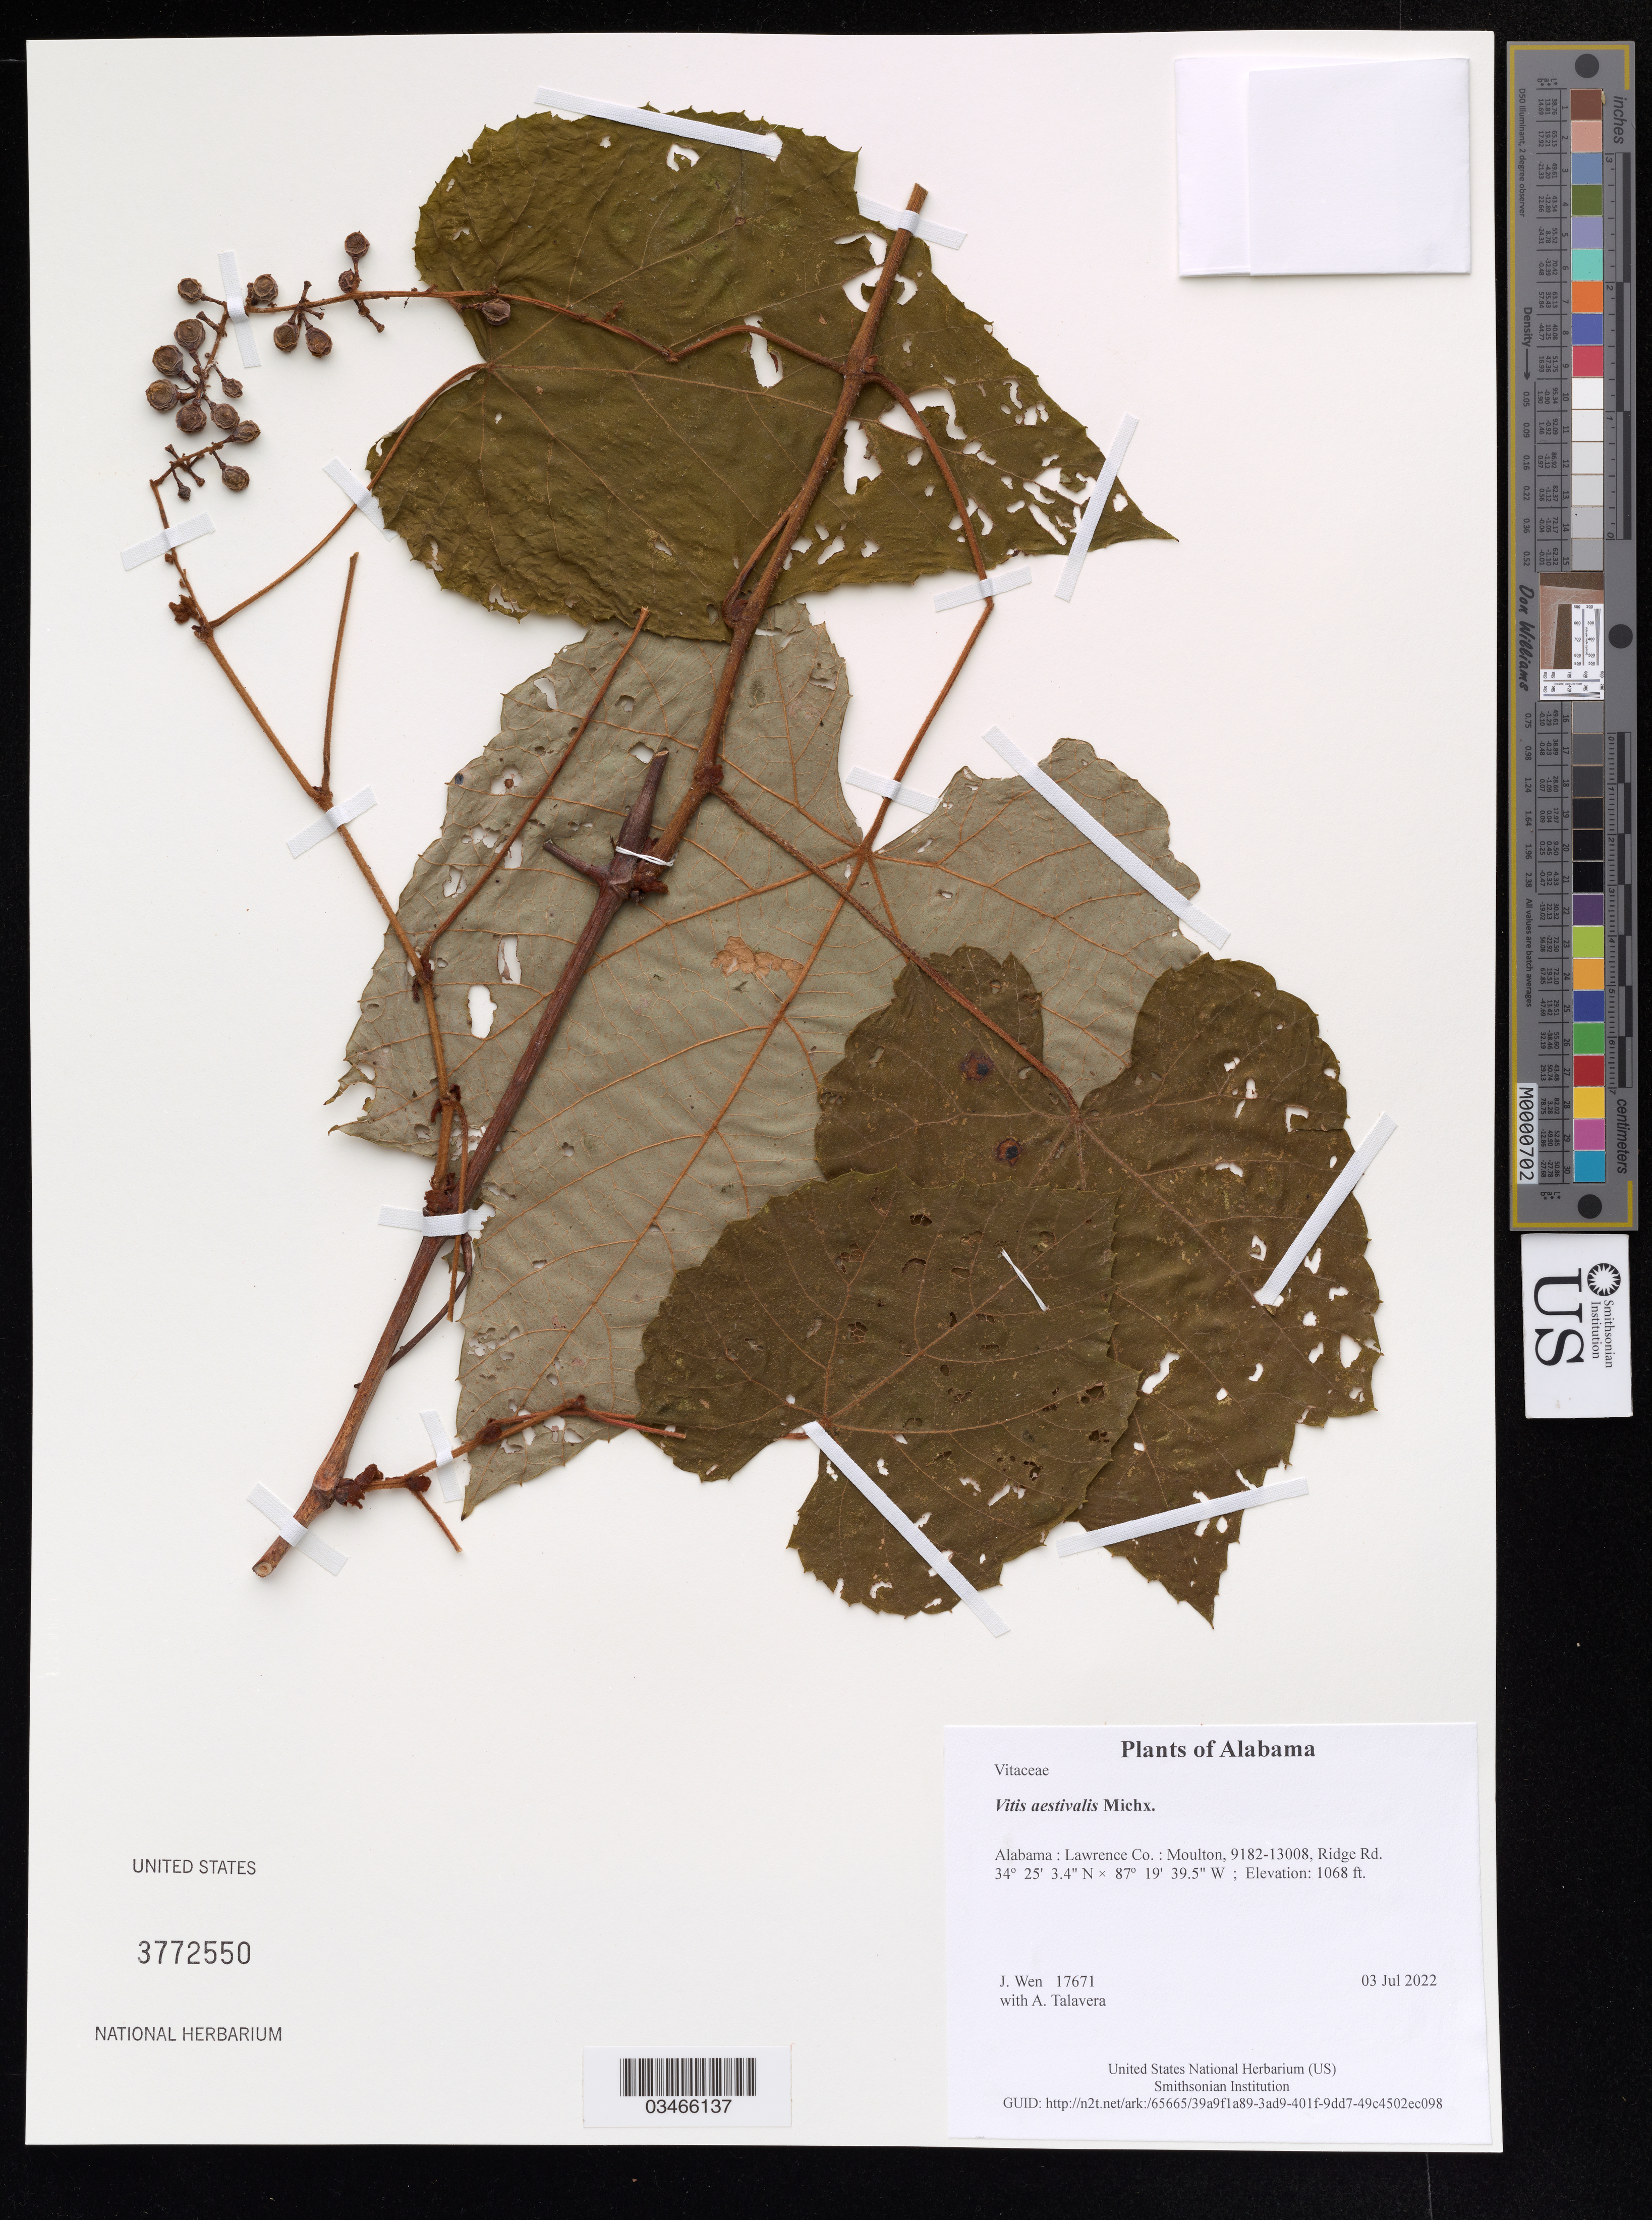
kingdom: Plantae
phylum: Tracheophyta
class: Magnoliopsida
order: Vitales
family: Vitaceae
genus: Vitis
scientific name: Vitis aestivalis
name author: Michx.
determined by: Wen, Jun, (BOT), Smithsonian Institution - National Museum of Natural History (UNITED STATES)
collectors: J. Wen & A. Talavera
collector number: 17671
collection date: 2022-07-03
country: United States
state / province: Alabama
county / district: Lawrence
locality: Moulton, 9182-13008, Ridge Rd.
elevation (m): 326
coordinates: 34 25.056 N, 87 19.658 W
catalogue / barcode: US 3772550